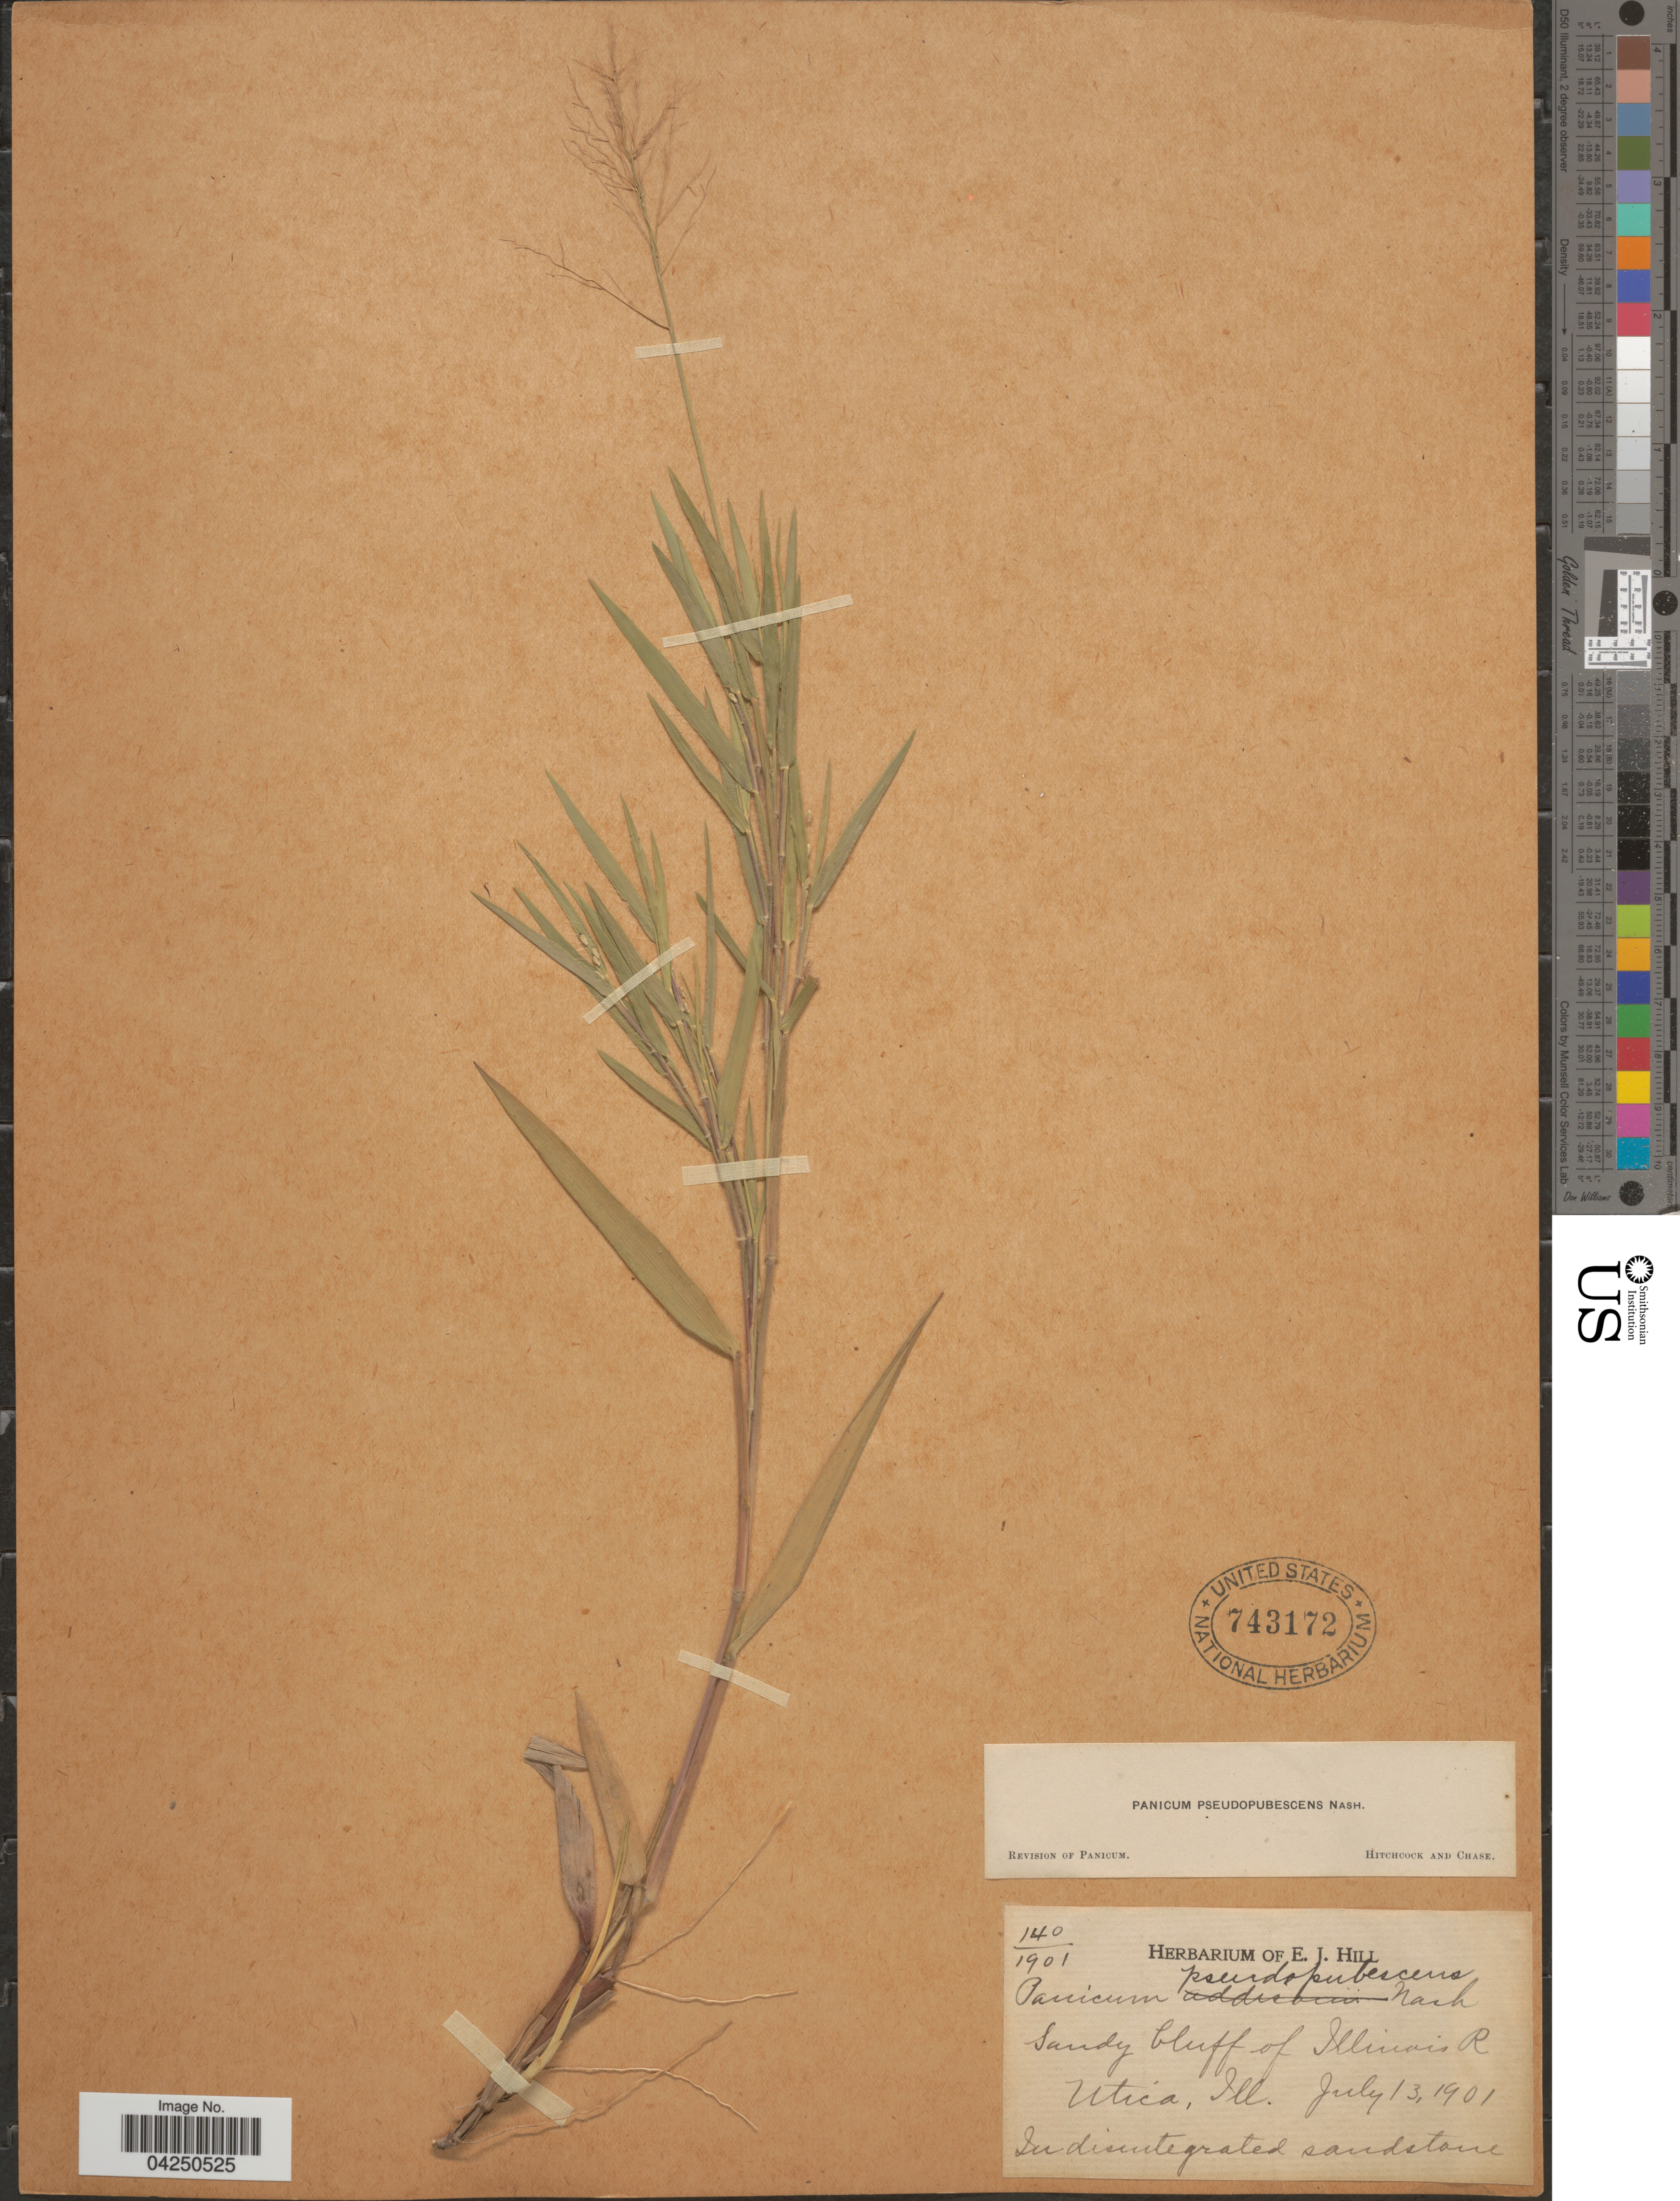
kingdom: Plantae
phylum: Tracheophyta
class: Liliopsida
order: Poales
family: Poaceae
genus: Dichanthelium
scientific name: Dichanthelium acuminatum var. acuminatum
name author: (Sw.) Gould & C.A. Clark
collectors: Ex herb. E. J. Hill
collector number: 140/1901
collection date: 1901-07-13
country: United States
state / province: Illinois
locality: Sandy bluff of Illinois R. Utica.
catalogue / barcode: US 743172